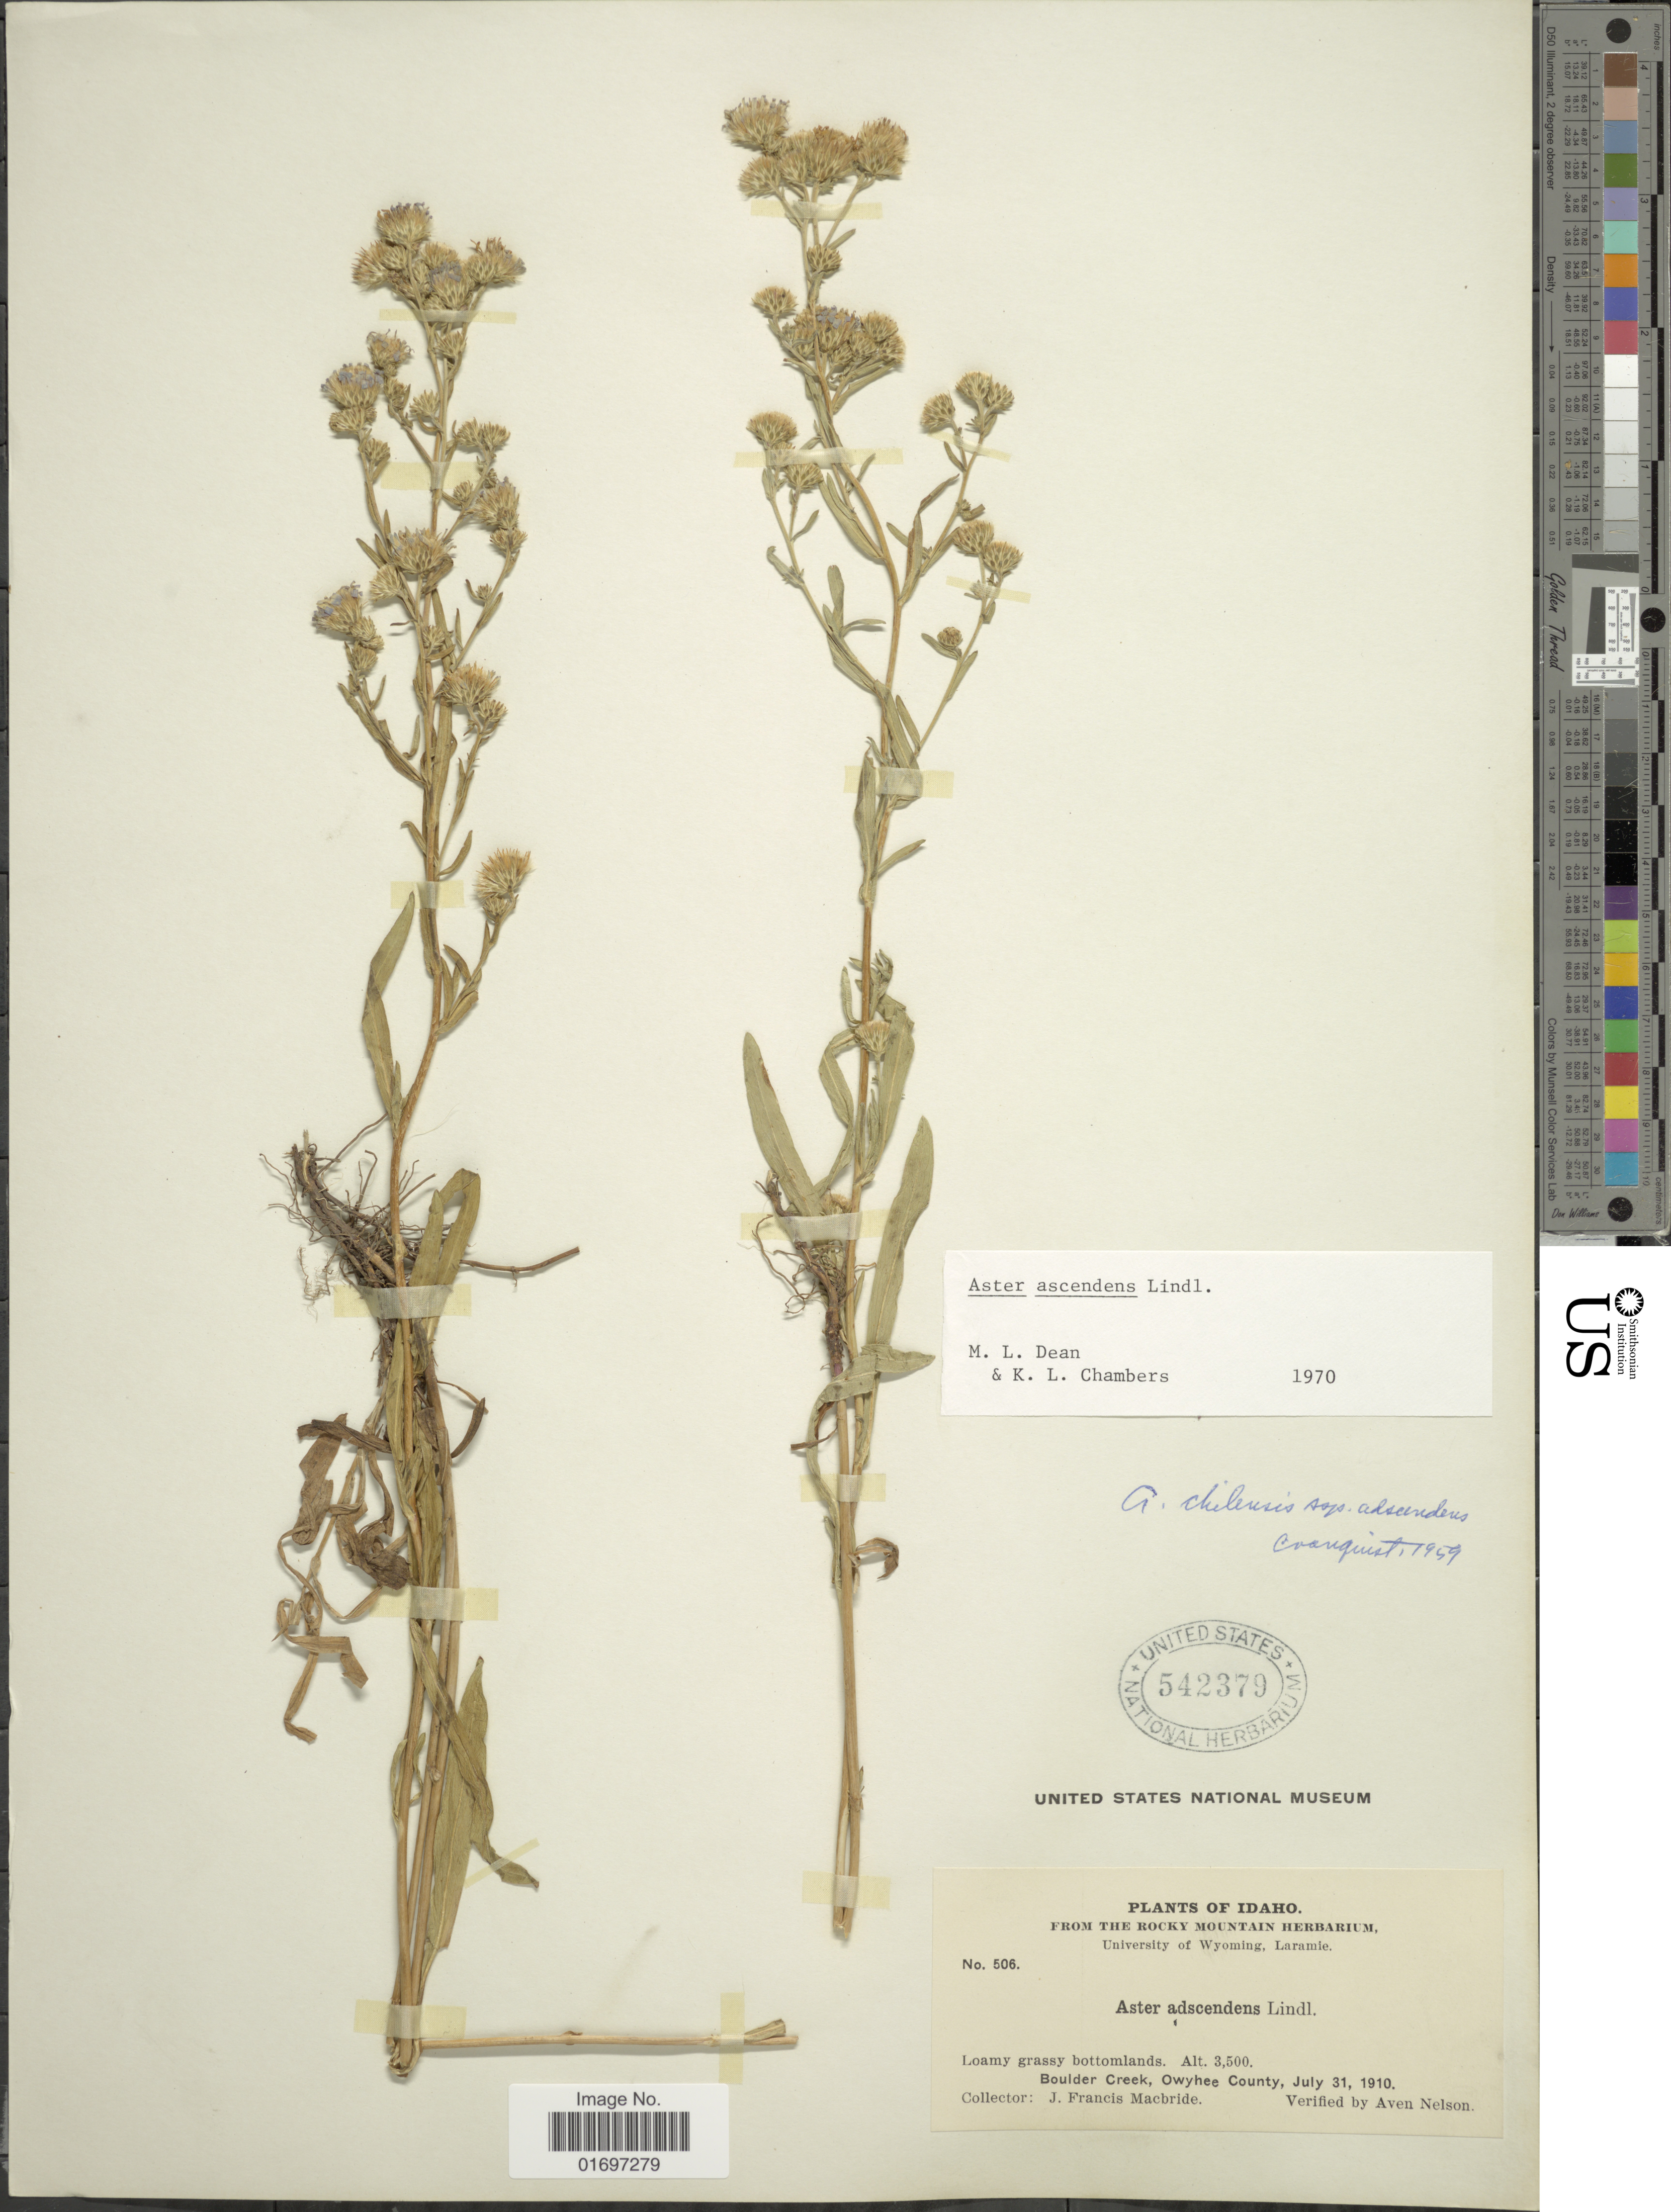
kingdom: Plantae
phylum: Tracheophyta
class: Magnoliopsida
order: Asterales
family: Asteraceae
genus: Symphyotrichum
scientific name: Symphyotrichum ascendens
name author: (Lindl.) G.L. Nesom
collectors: J. F. Macbride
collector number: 506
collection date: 1910-07-31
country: United States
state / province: Idaho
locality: Idaho. Loamy grassy bottomlands. Boulder Creek, Owyhee County.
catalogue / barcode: US 542379